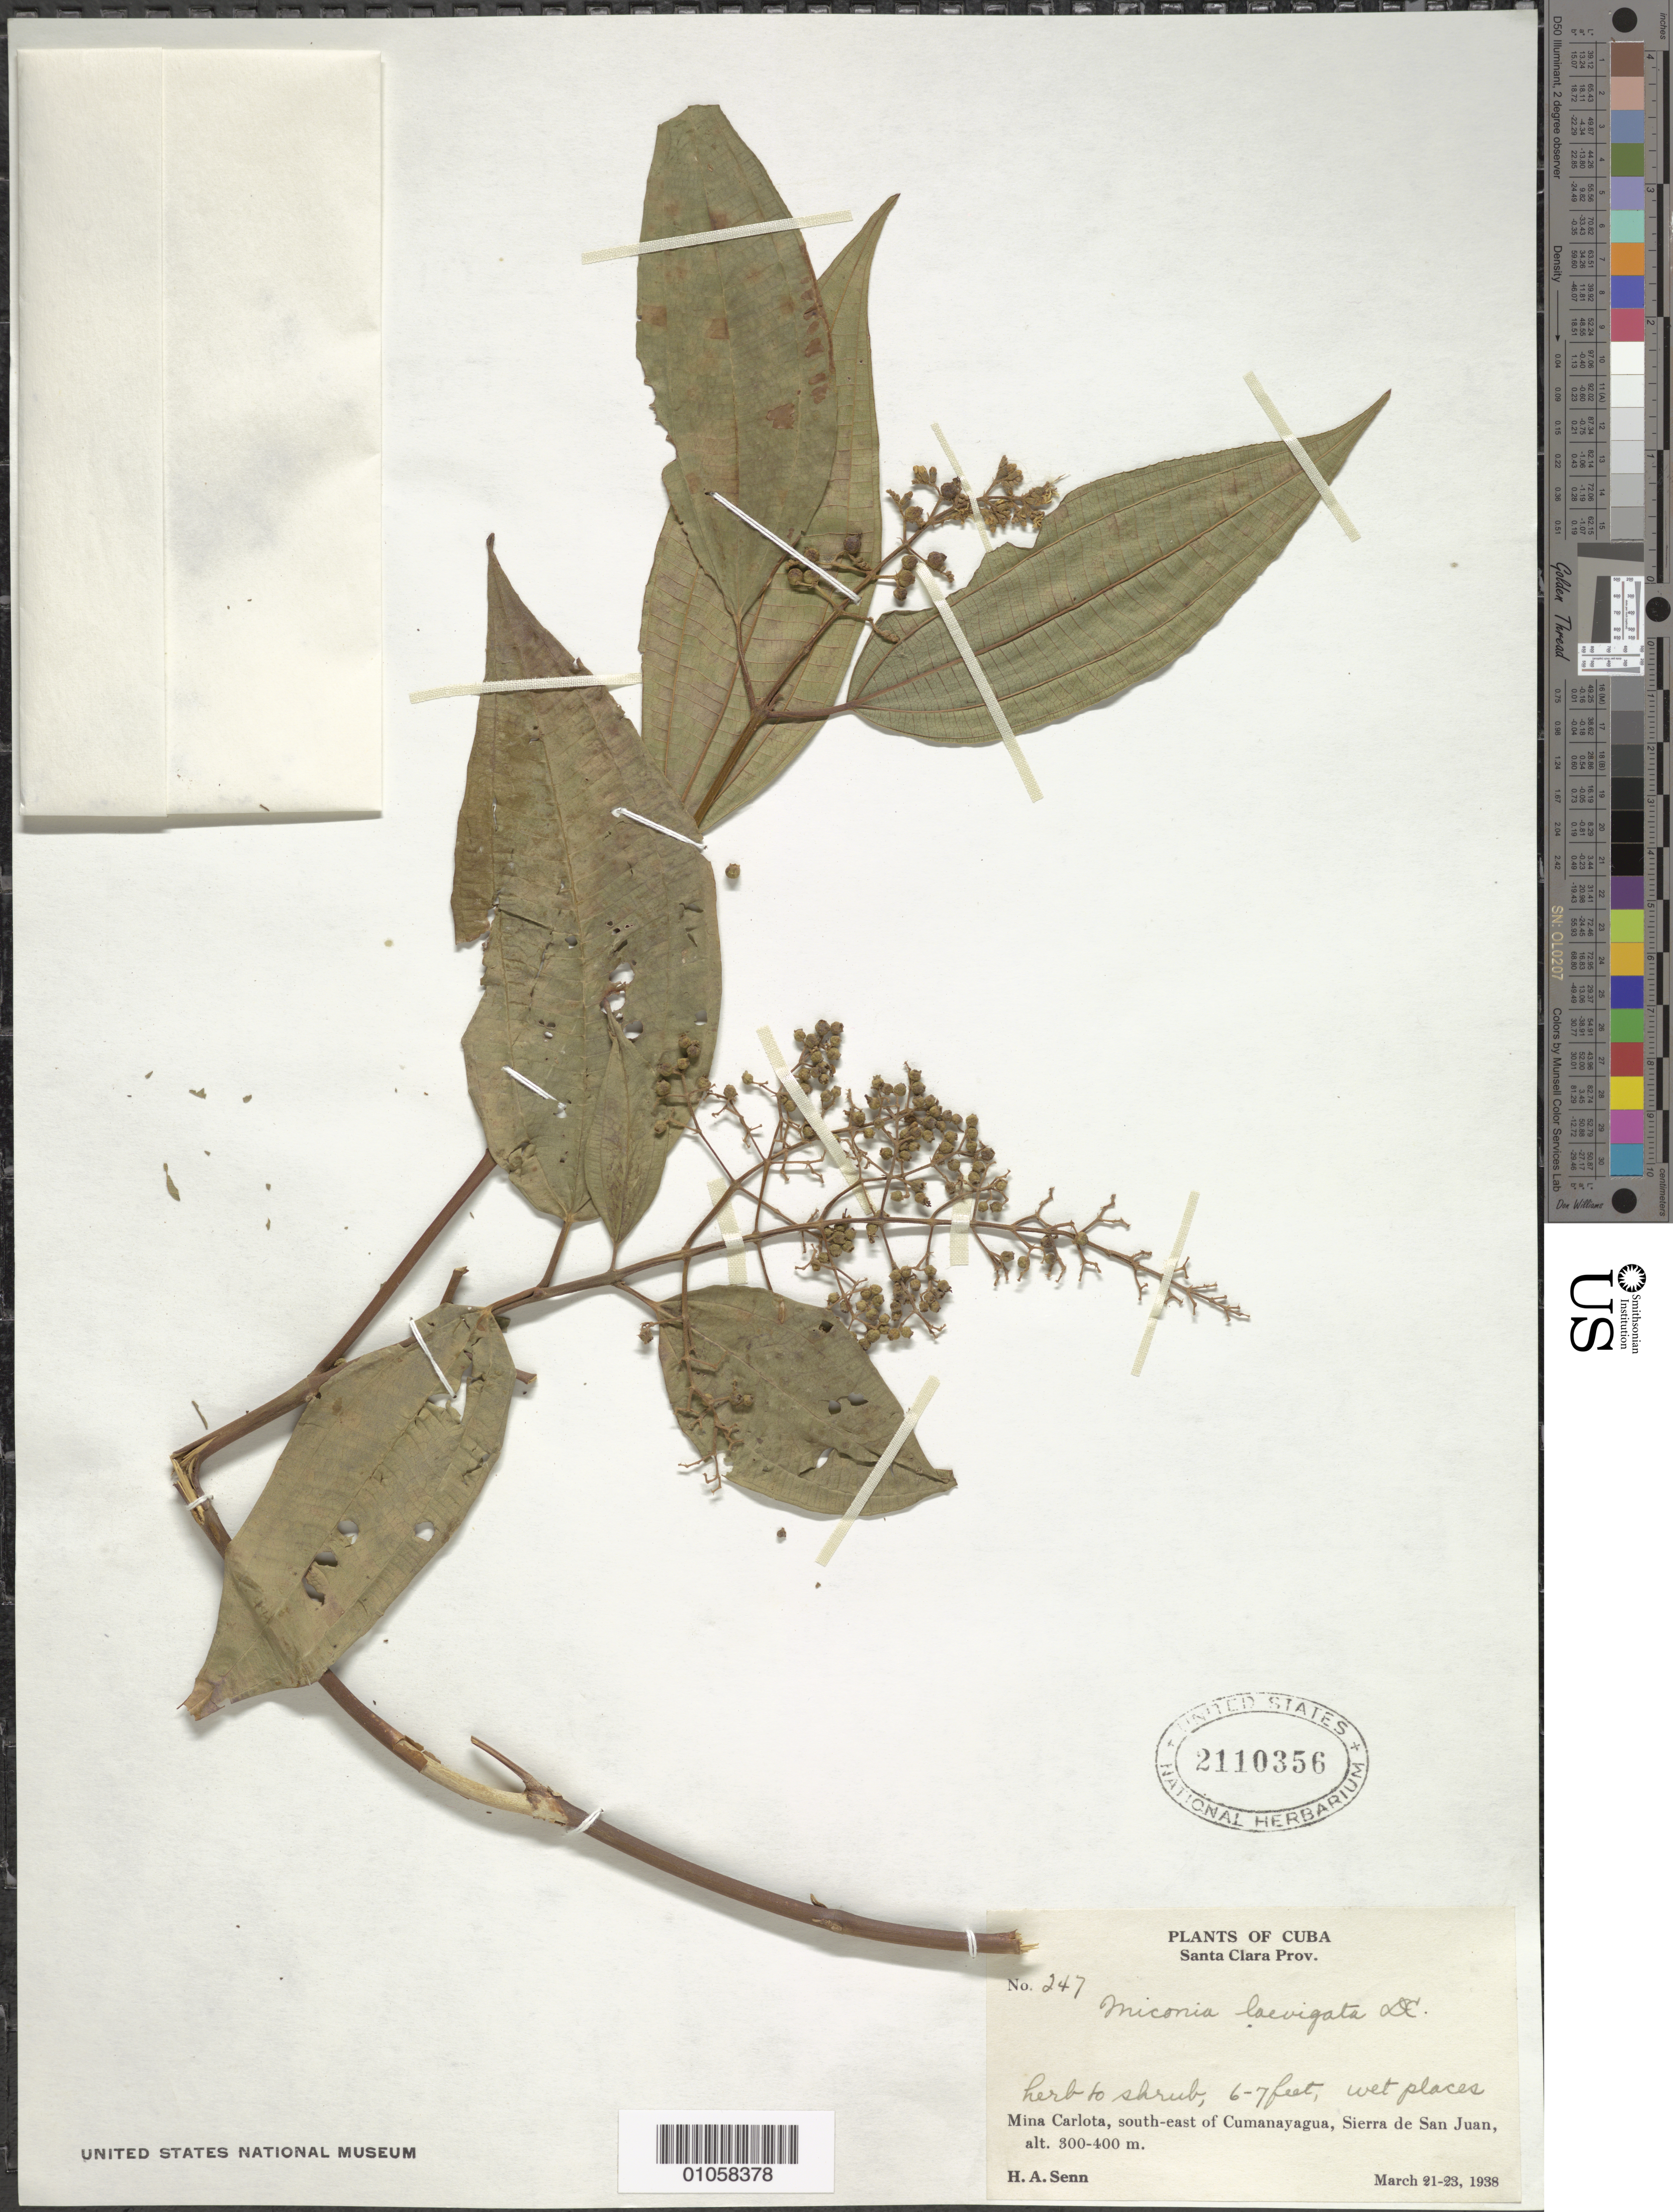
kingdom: Plantae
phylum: Tracheophyta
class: Magnoliopsida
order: Myrtales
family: Melastomataceae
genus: Miconia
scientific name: Miconia laevigata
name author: (L.) D. Don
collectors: H. A. Senn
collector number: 247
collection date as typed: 21 Mar 1938 to 23 Mar 1938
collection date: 1938-03-21/1938-03-23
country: Cuba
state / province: Santa Clara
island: Cuba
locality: Mina Carlota, SE of Cumanayagua, Sierra de San Juan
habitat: Wet places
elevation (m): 300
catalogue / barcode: US 2110356